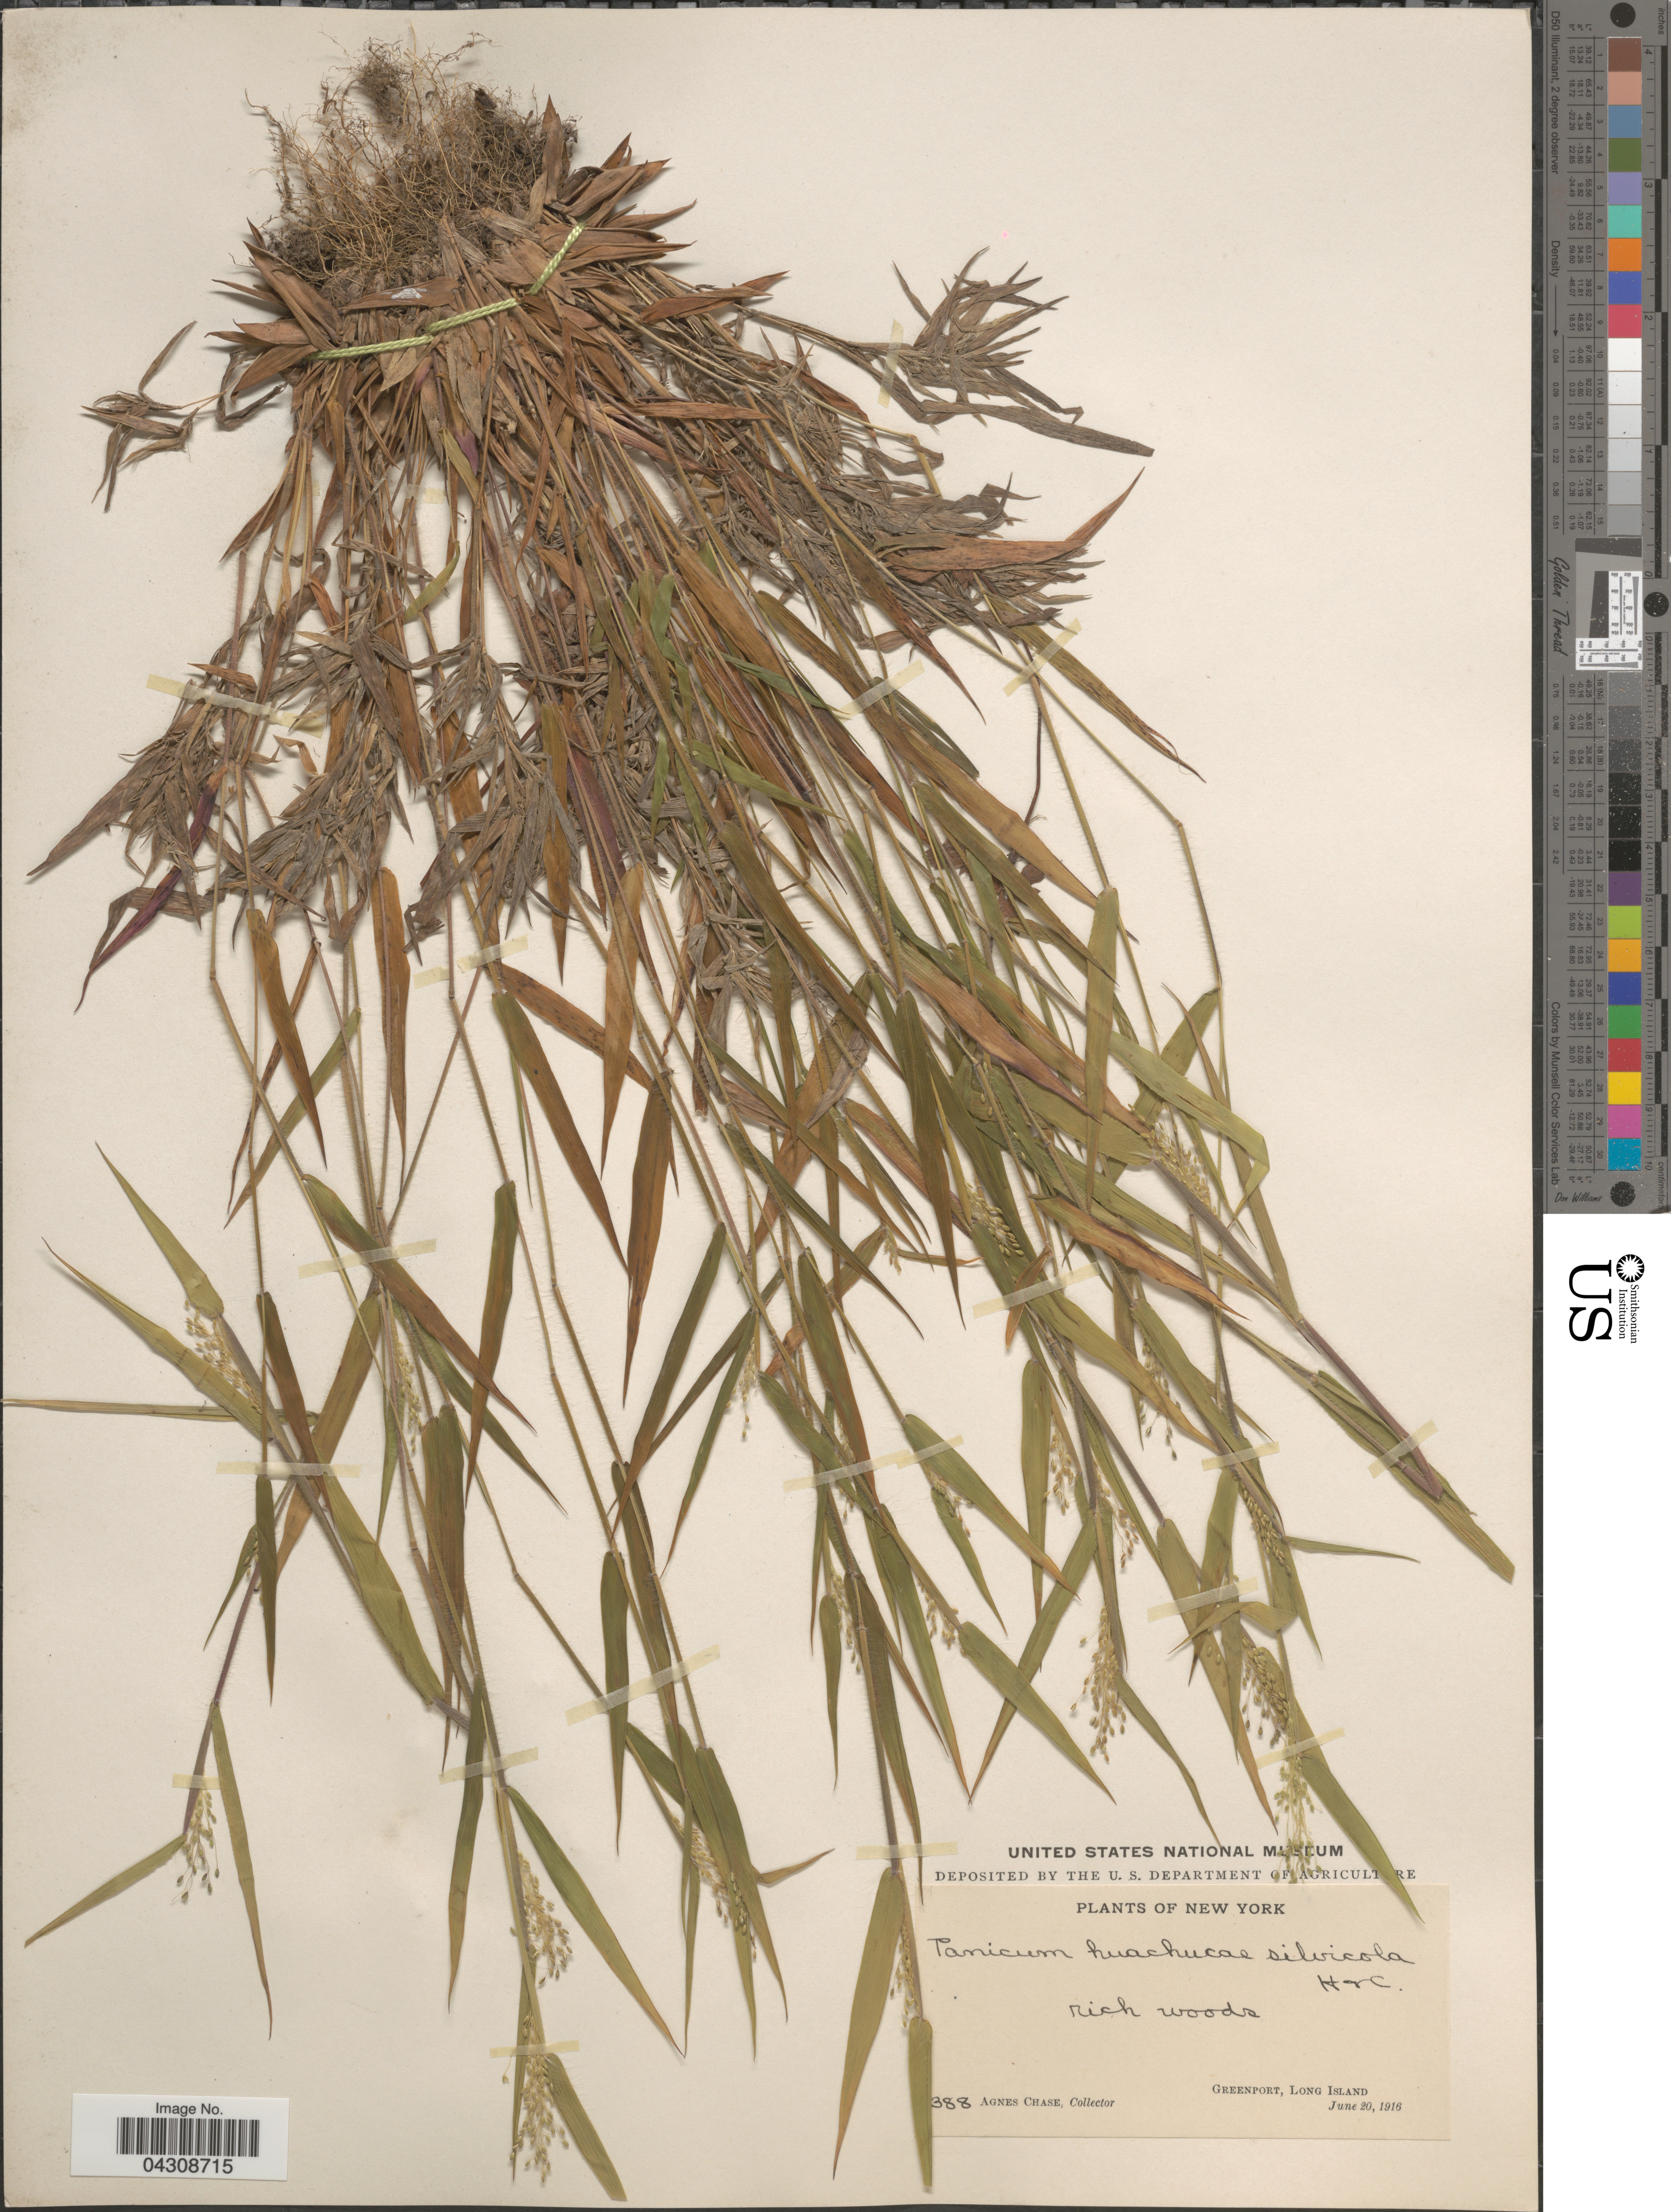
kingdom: Plantae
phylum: Tracheophyta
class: Liliopsida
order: Poales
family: Poaceae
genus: Dichanthelium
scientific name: Dichanthelium acuminatum var. acuminatum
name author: (Sw.) Gould & C.A. Clark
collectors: A. Chase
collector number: !388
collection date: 1916-06-20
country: United States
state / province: New York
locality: Greenport, Long Island.